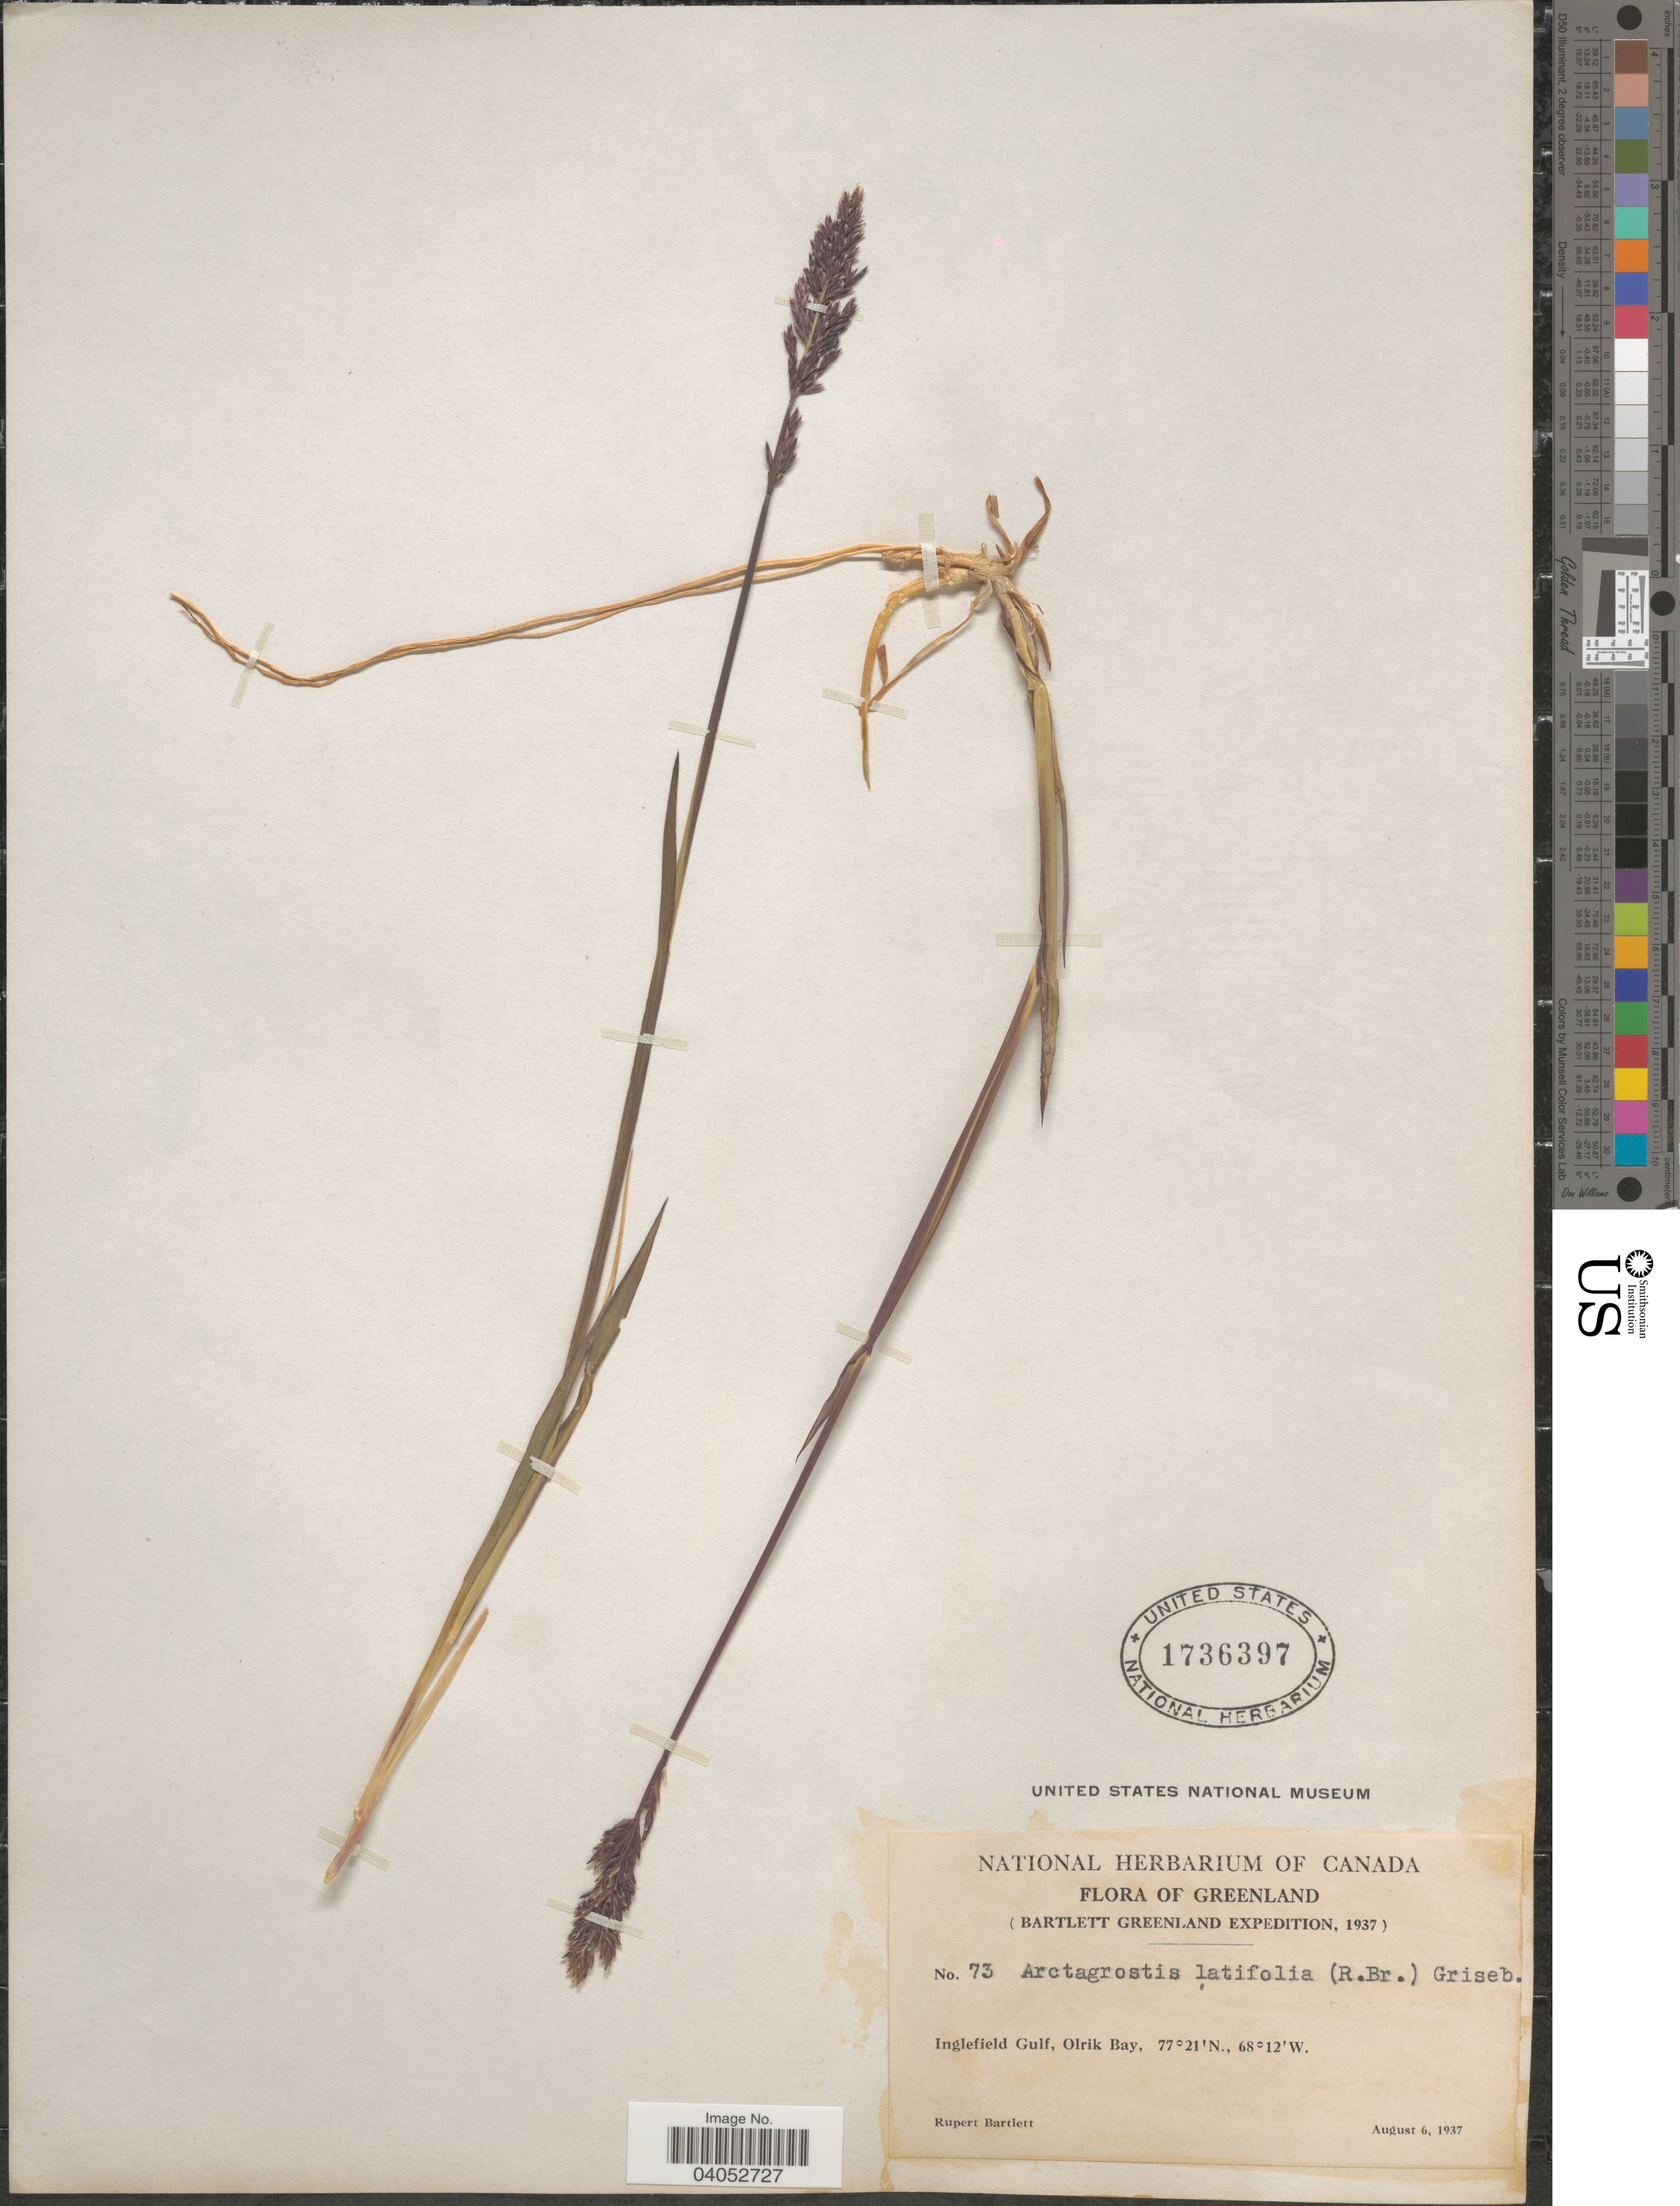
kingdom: Plantae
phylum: Tracheophyta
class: Liliopsida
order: Poales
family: Poaceae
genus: Arctagrostis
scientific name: Arctagrostis latifolia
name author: (R. Br.) Griseb.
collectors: R. Bartlett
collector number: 73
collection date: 1937-08-06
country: Greenland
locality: Inglefield Gulf, Olrik Bay.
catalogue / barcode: US 1736397